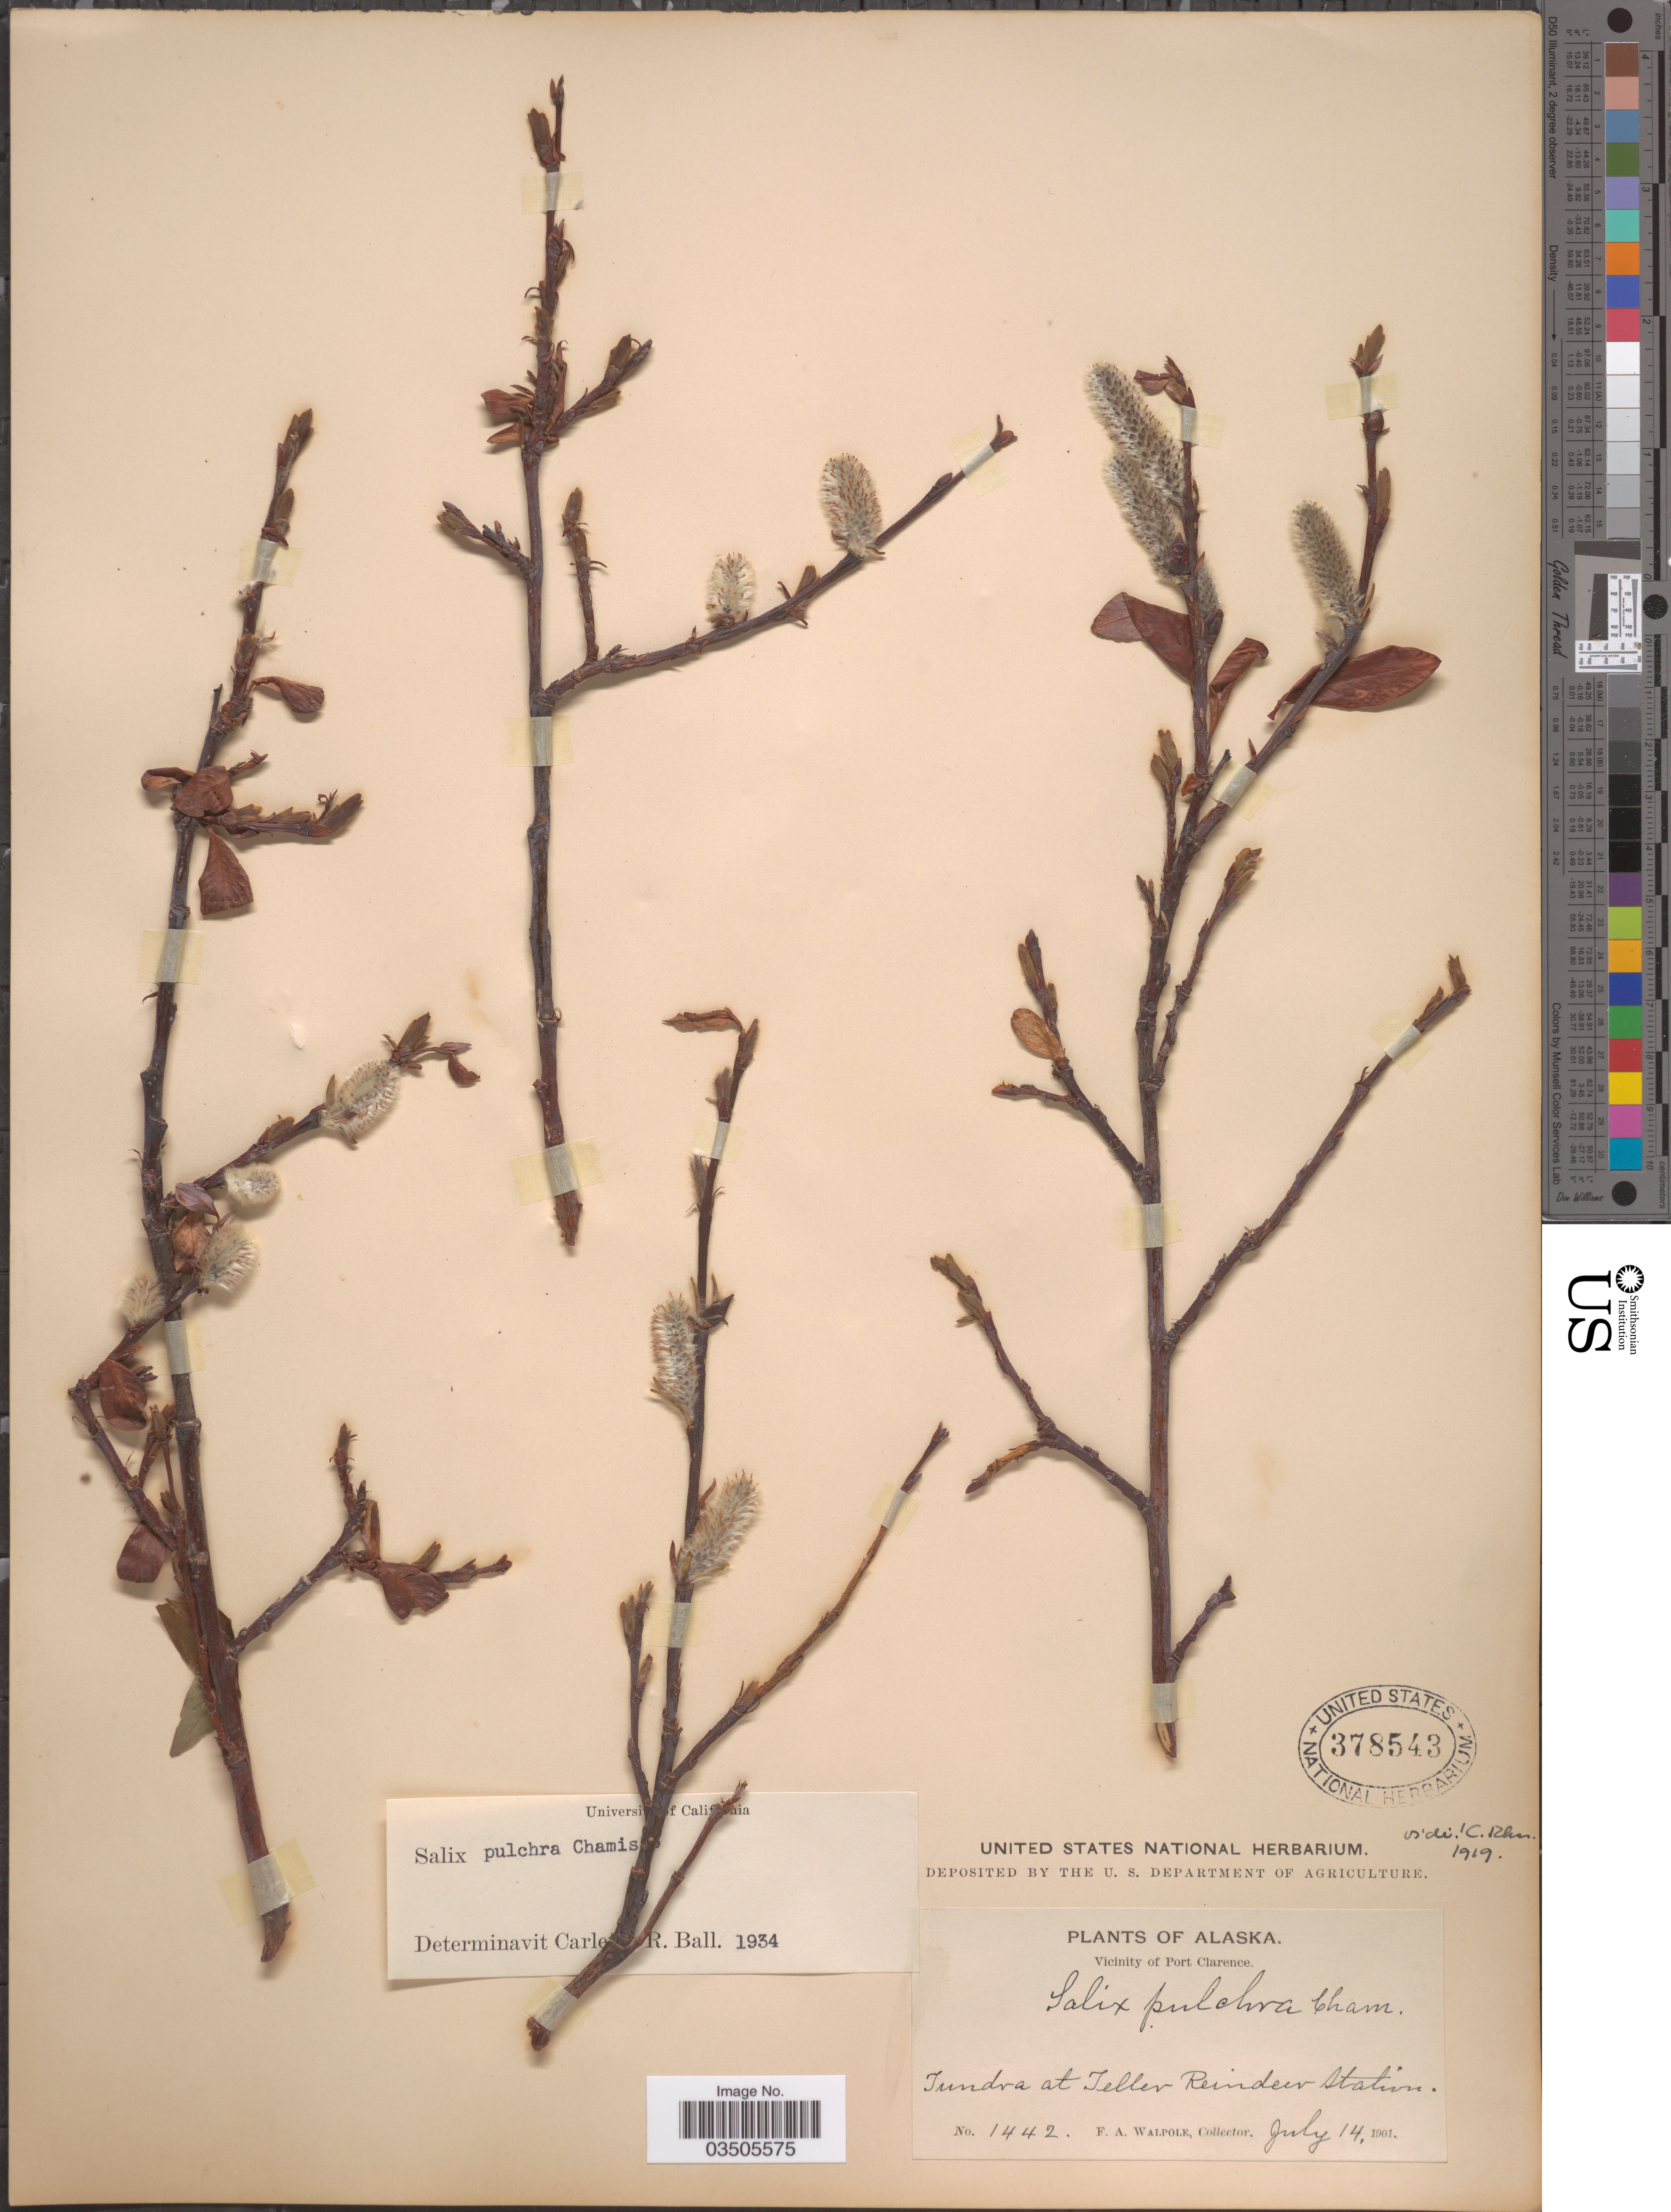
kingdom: Plantae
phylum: Tracheophyta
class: Magnoliopsida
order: Malpighiales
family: Salicaceae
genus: Salix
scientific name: Salix pulchra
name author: Cham.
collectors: F. Walpole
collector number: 1442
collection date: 1901-07-14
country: United States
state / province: Alaska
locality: Vicinity of Port Clarence. Tundra at Teller Reindeer Station.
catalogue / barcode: US 378543